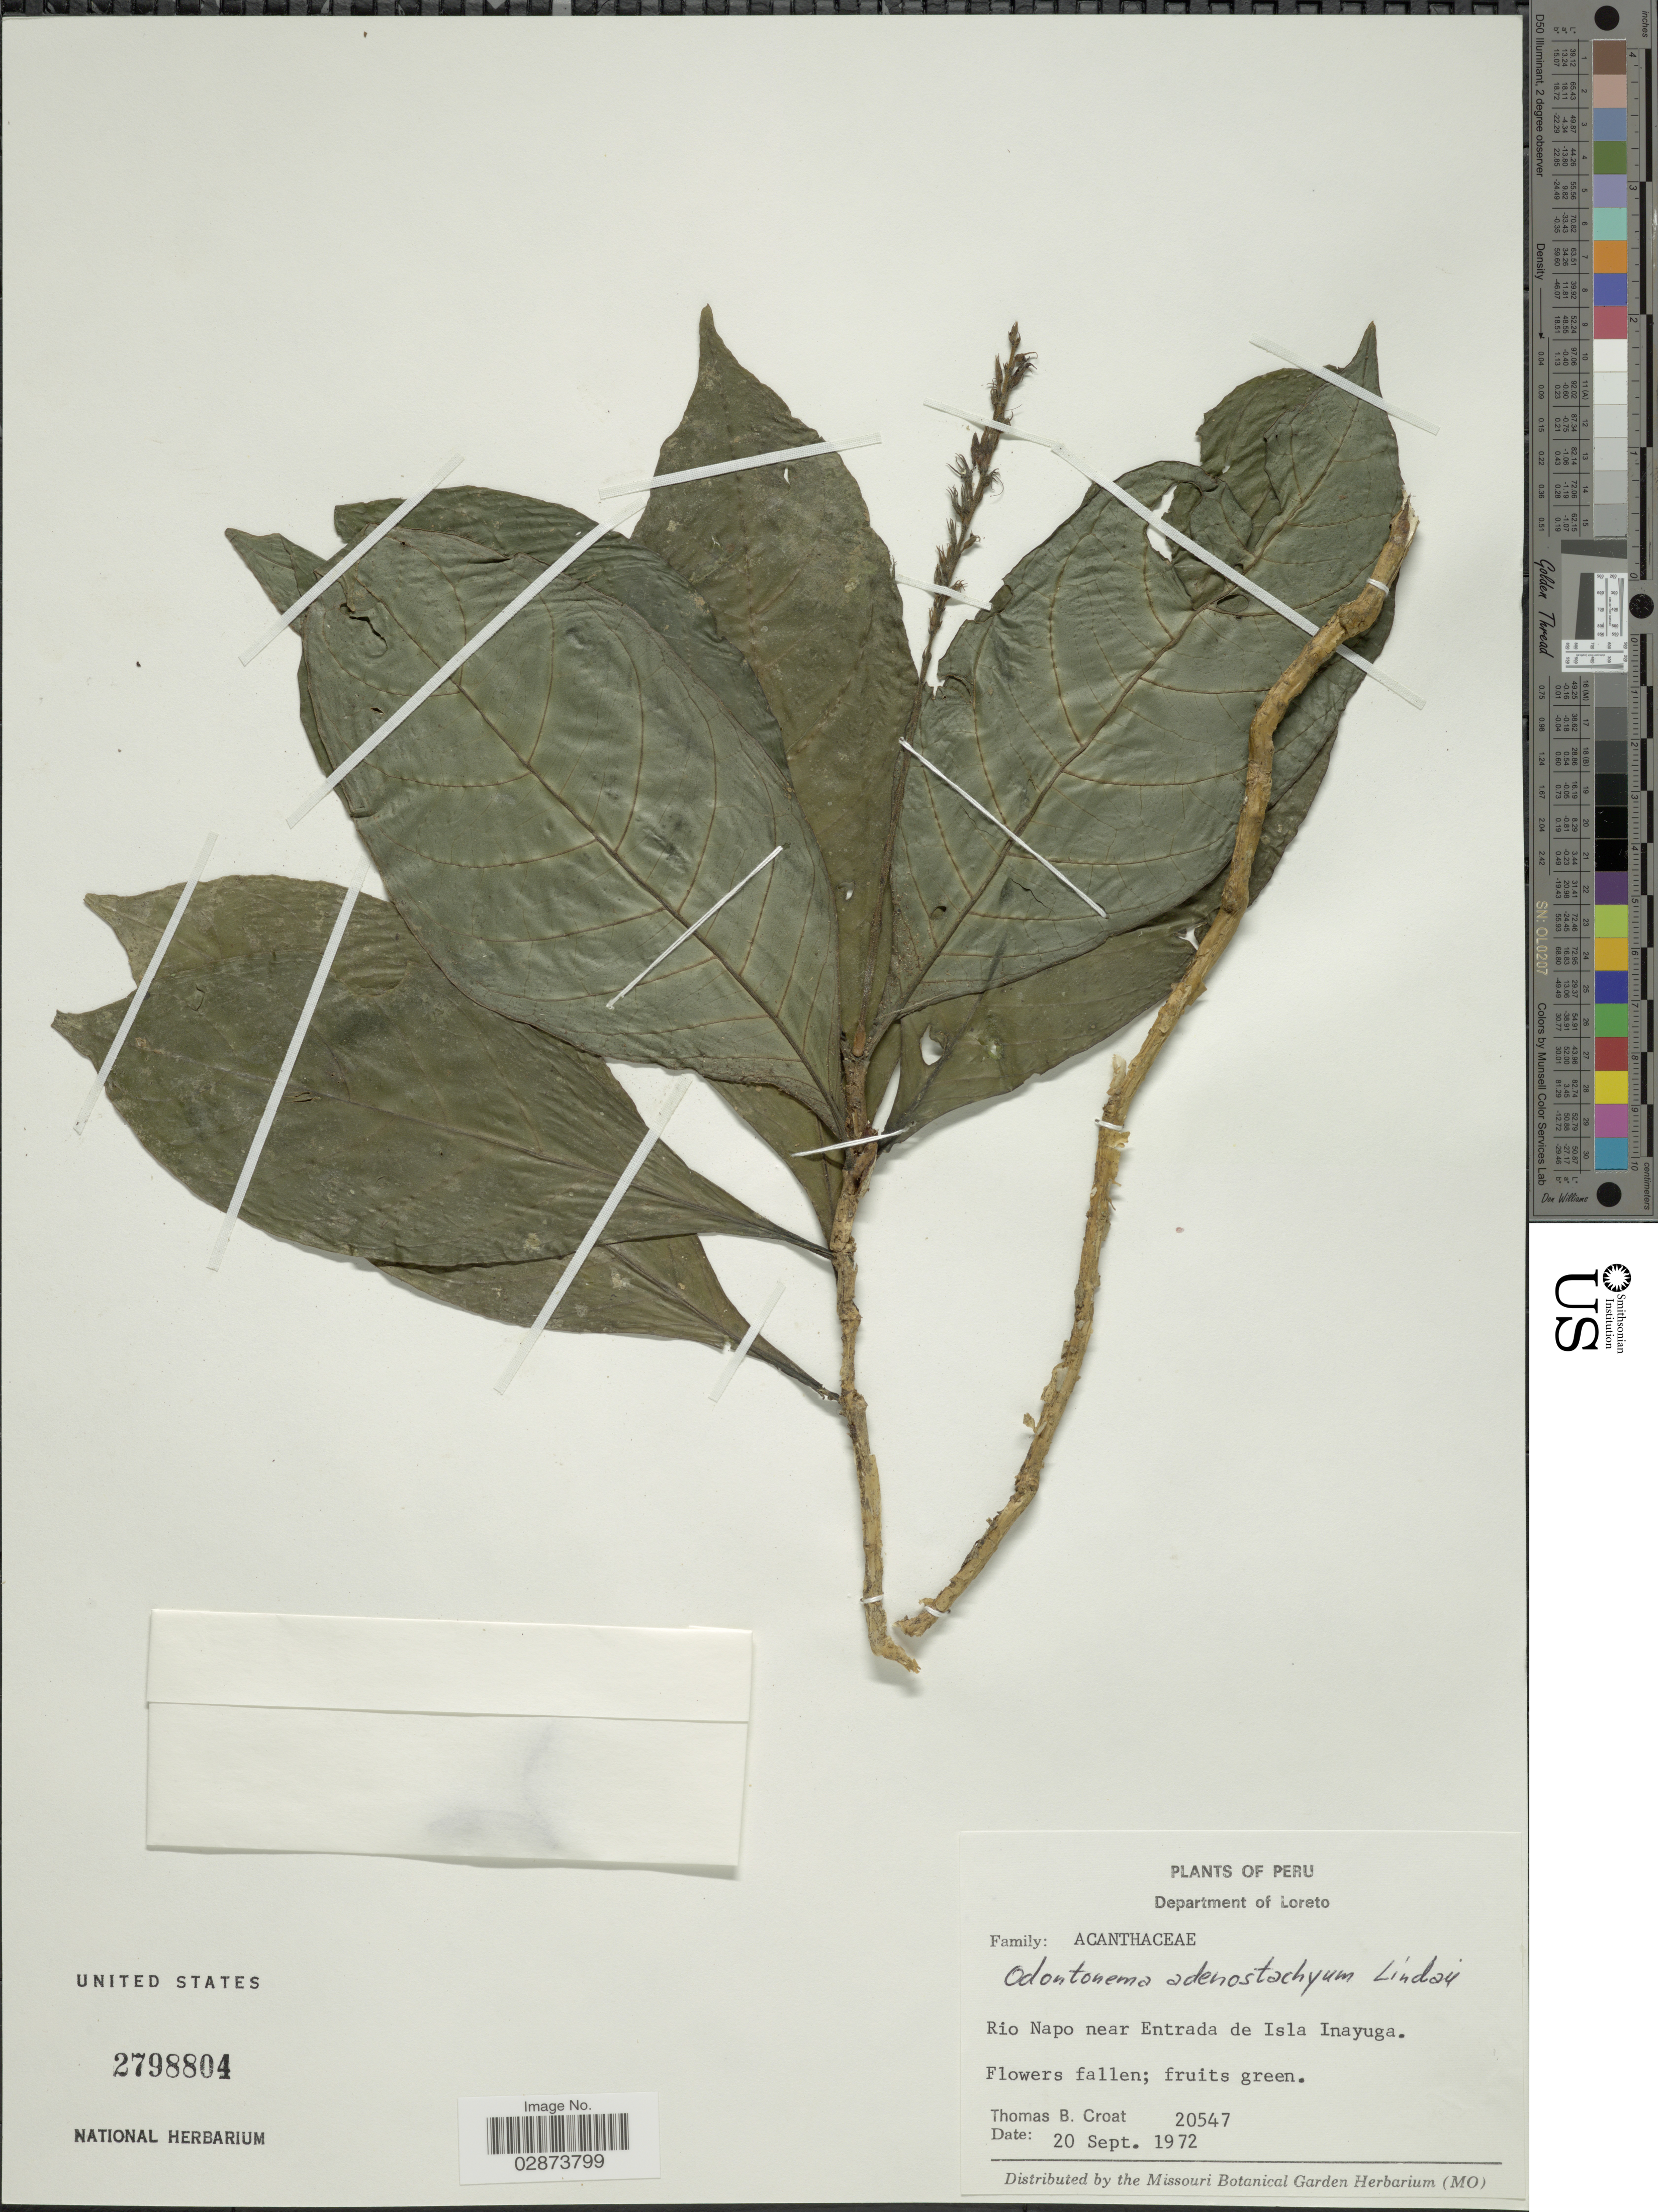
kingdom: Plantae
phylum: Tracheophyta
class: Magnoliopsida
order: Lamiales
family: Acanthaceae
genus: Pulchranthus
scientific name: Pulchranthus adenostachyus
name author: (Lindau) V.M. Baum et al.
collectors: T. B. Croat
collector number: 20547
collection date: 1972-09-20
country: Peru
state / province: Loreto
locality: Department of Loreto. Rio Napo near Entrada de Isla Inayuga.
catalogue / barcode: US 2798804